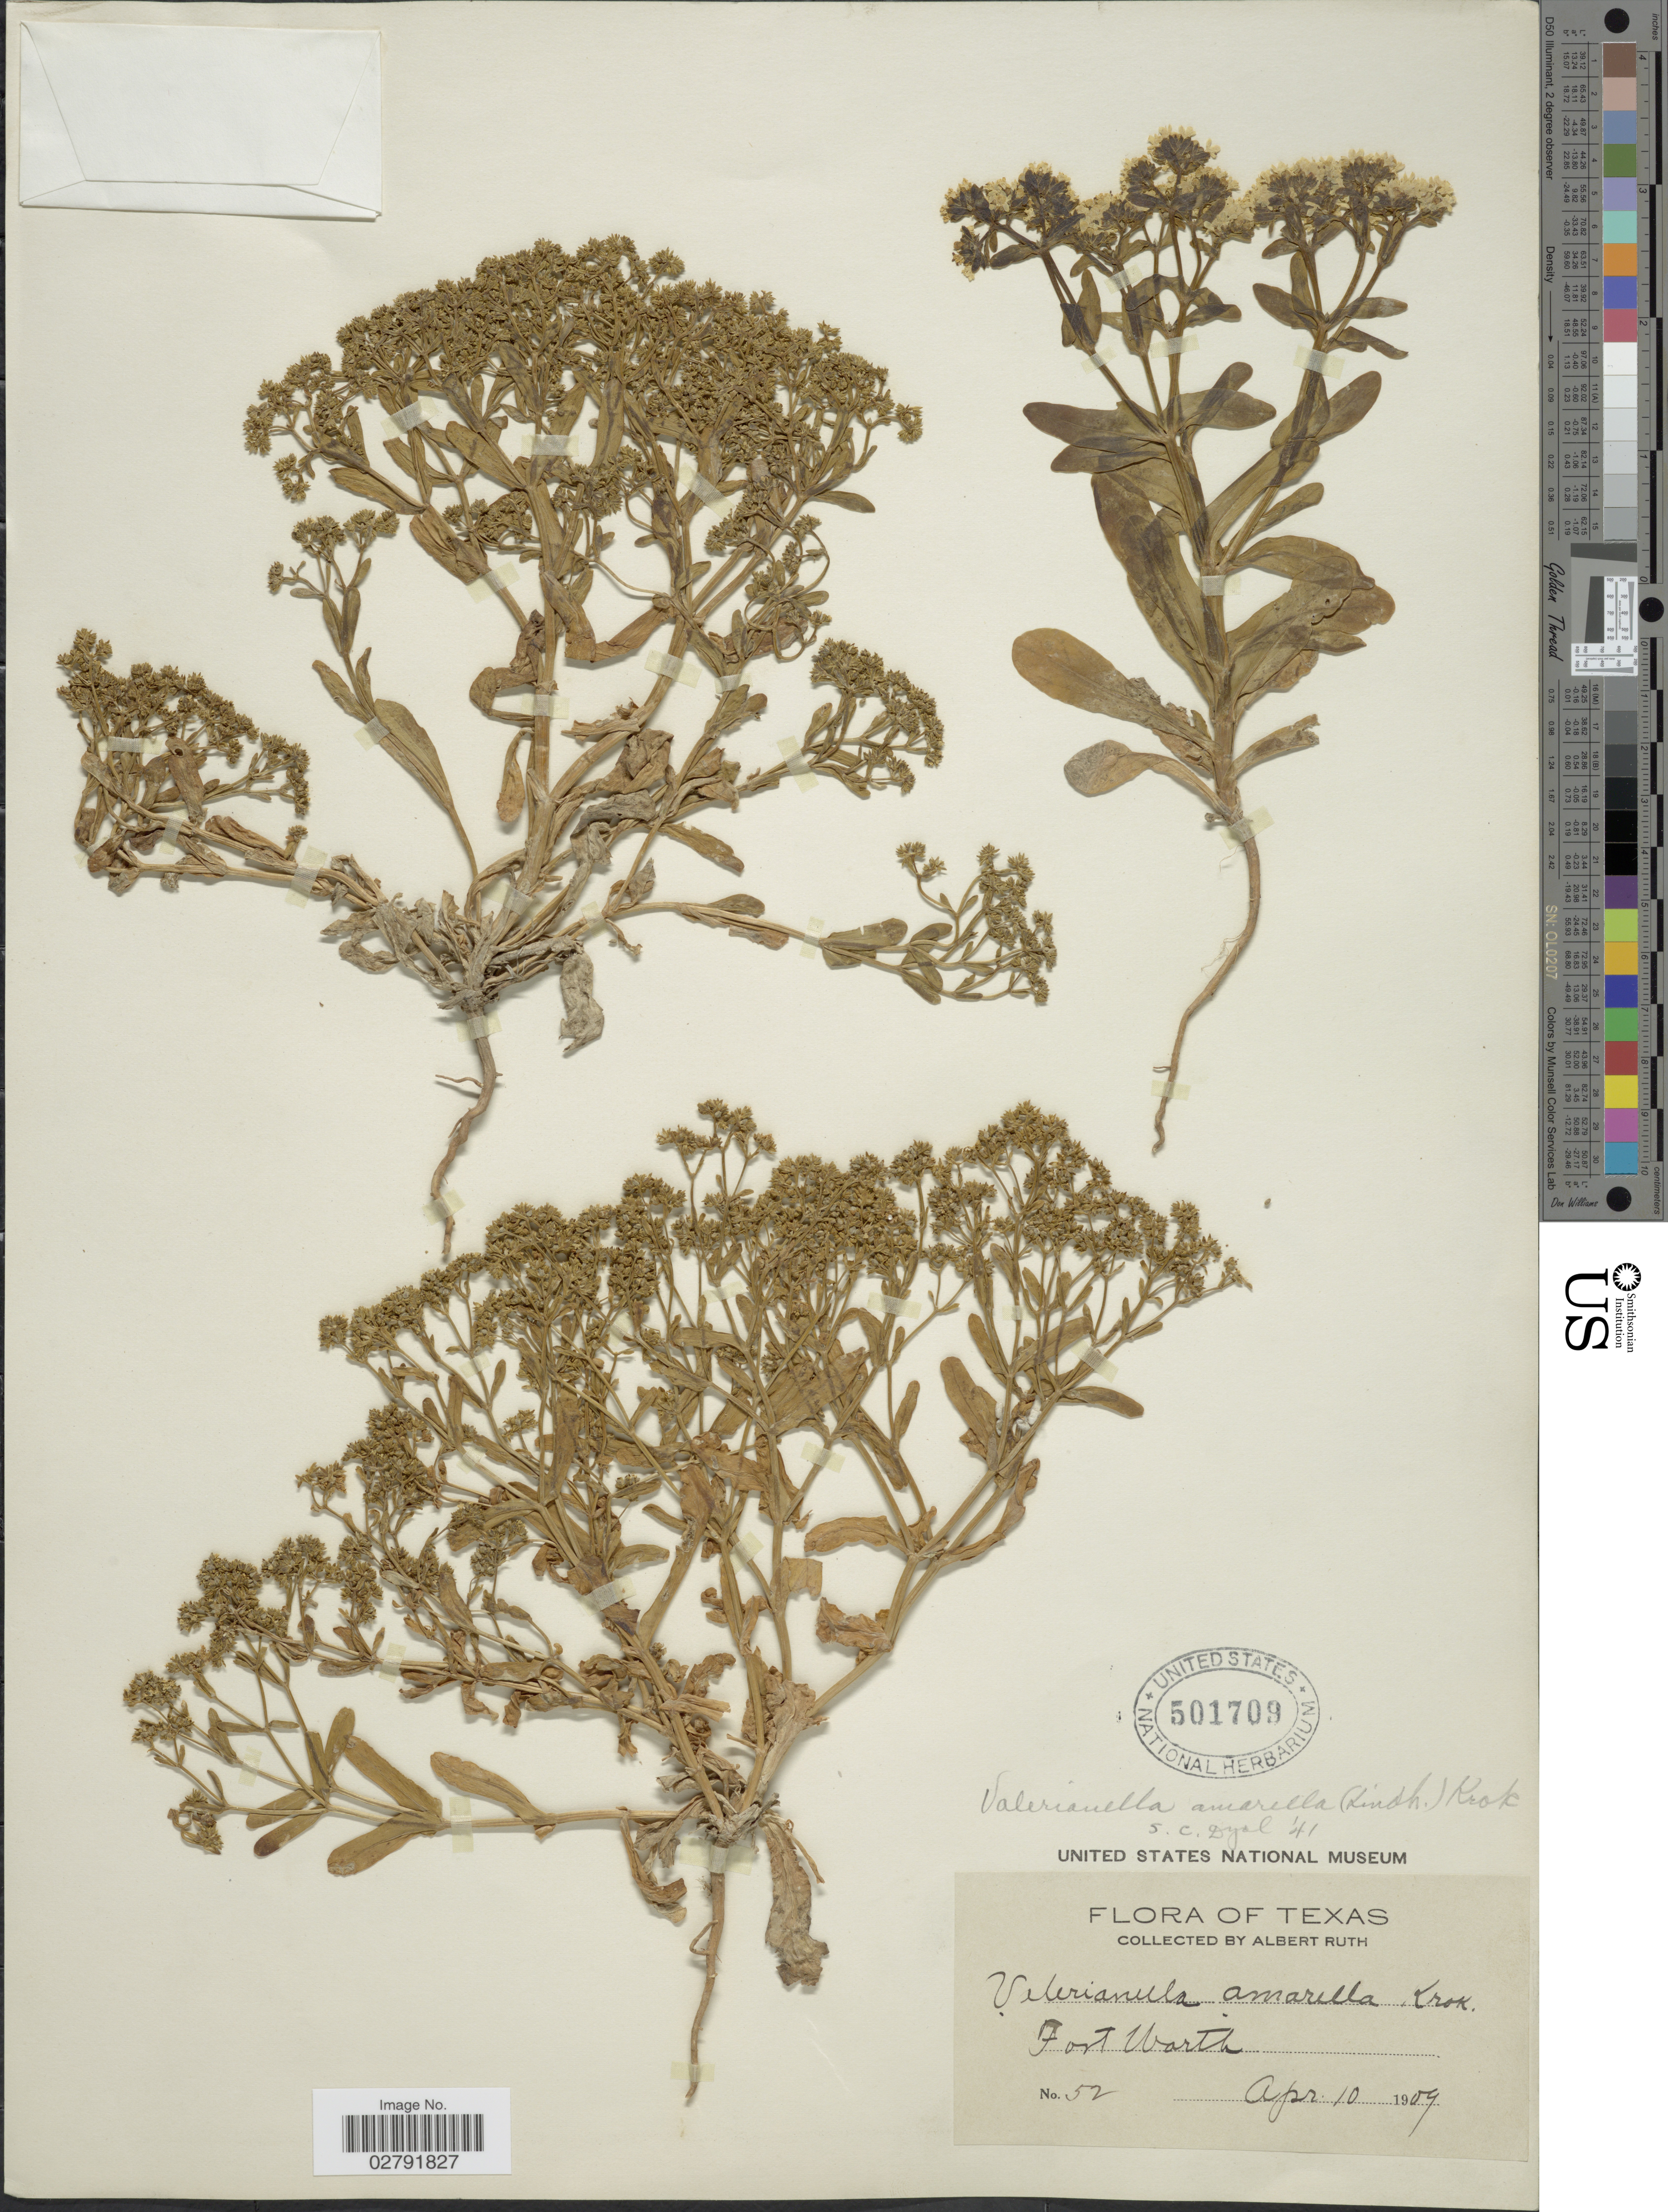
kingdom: Plantae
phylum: Tracheophyta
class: Magnoliopsida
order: Dipsacales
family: Caprifoliaceae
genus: Valerianella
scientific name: Valerianella amarella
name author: (Lindl. ex Engelm.) Krok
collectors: A. Ruth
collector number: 52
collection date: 1909-04-10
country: United States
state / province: Texas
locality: Fort Warth.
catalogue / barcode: US 501709